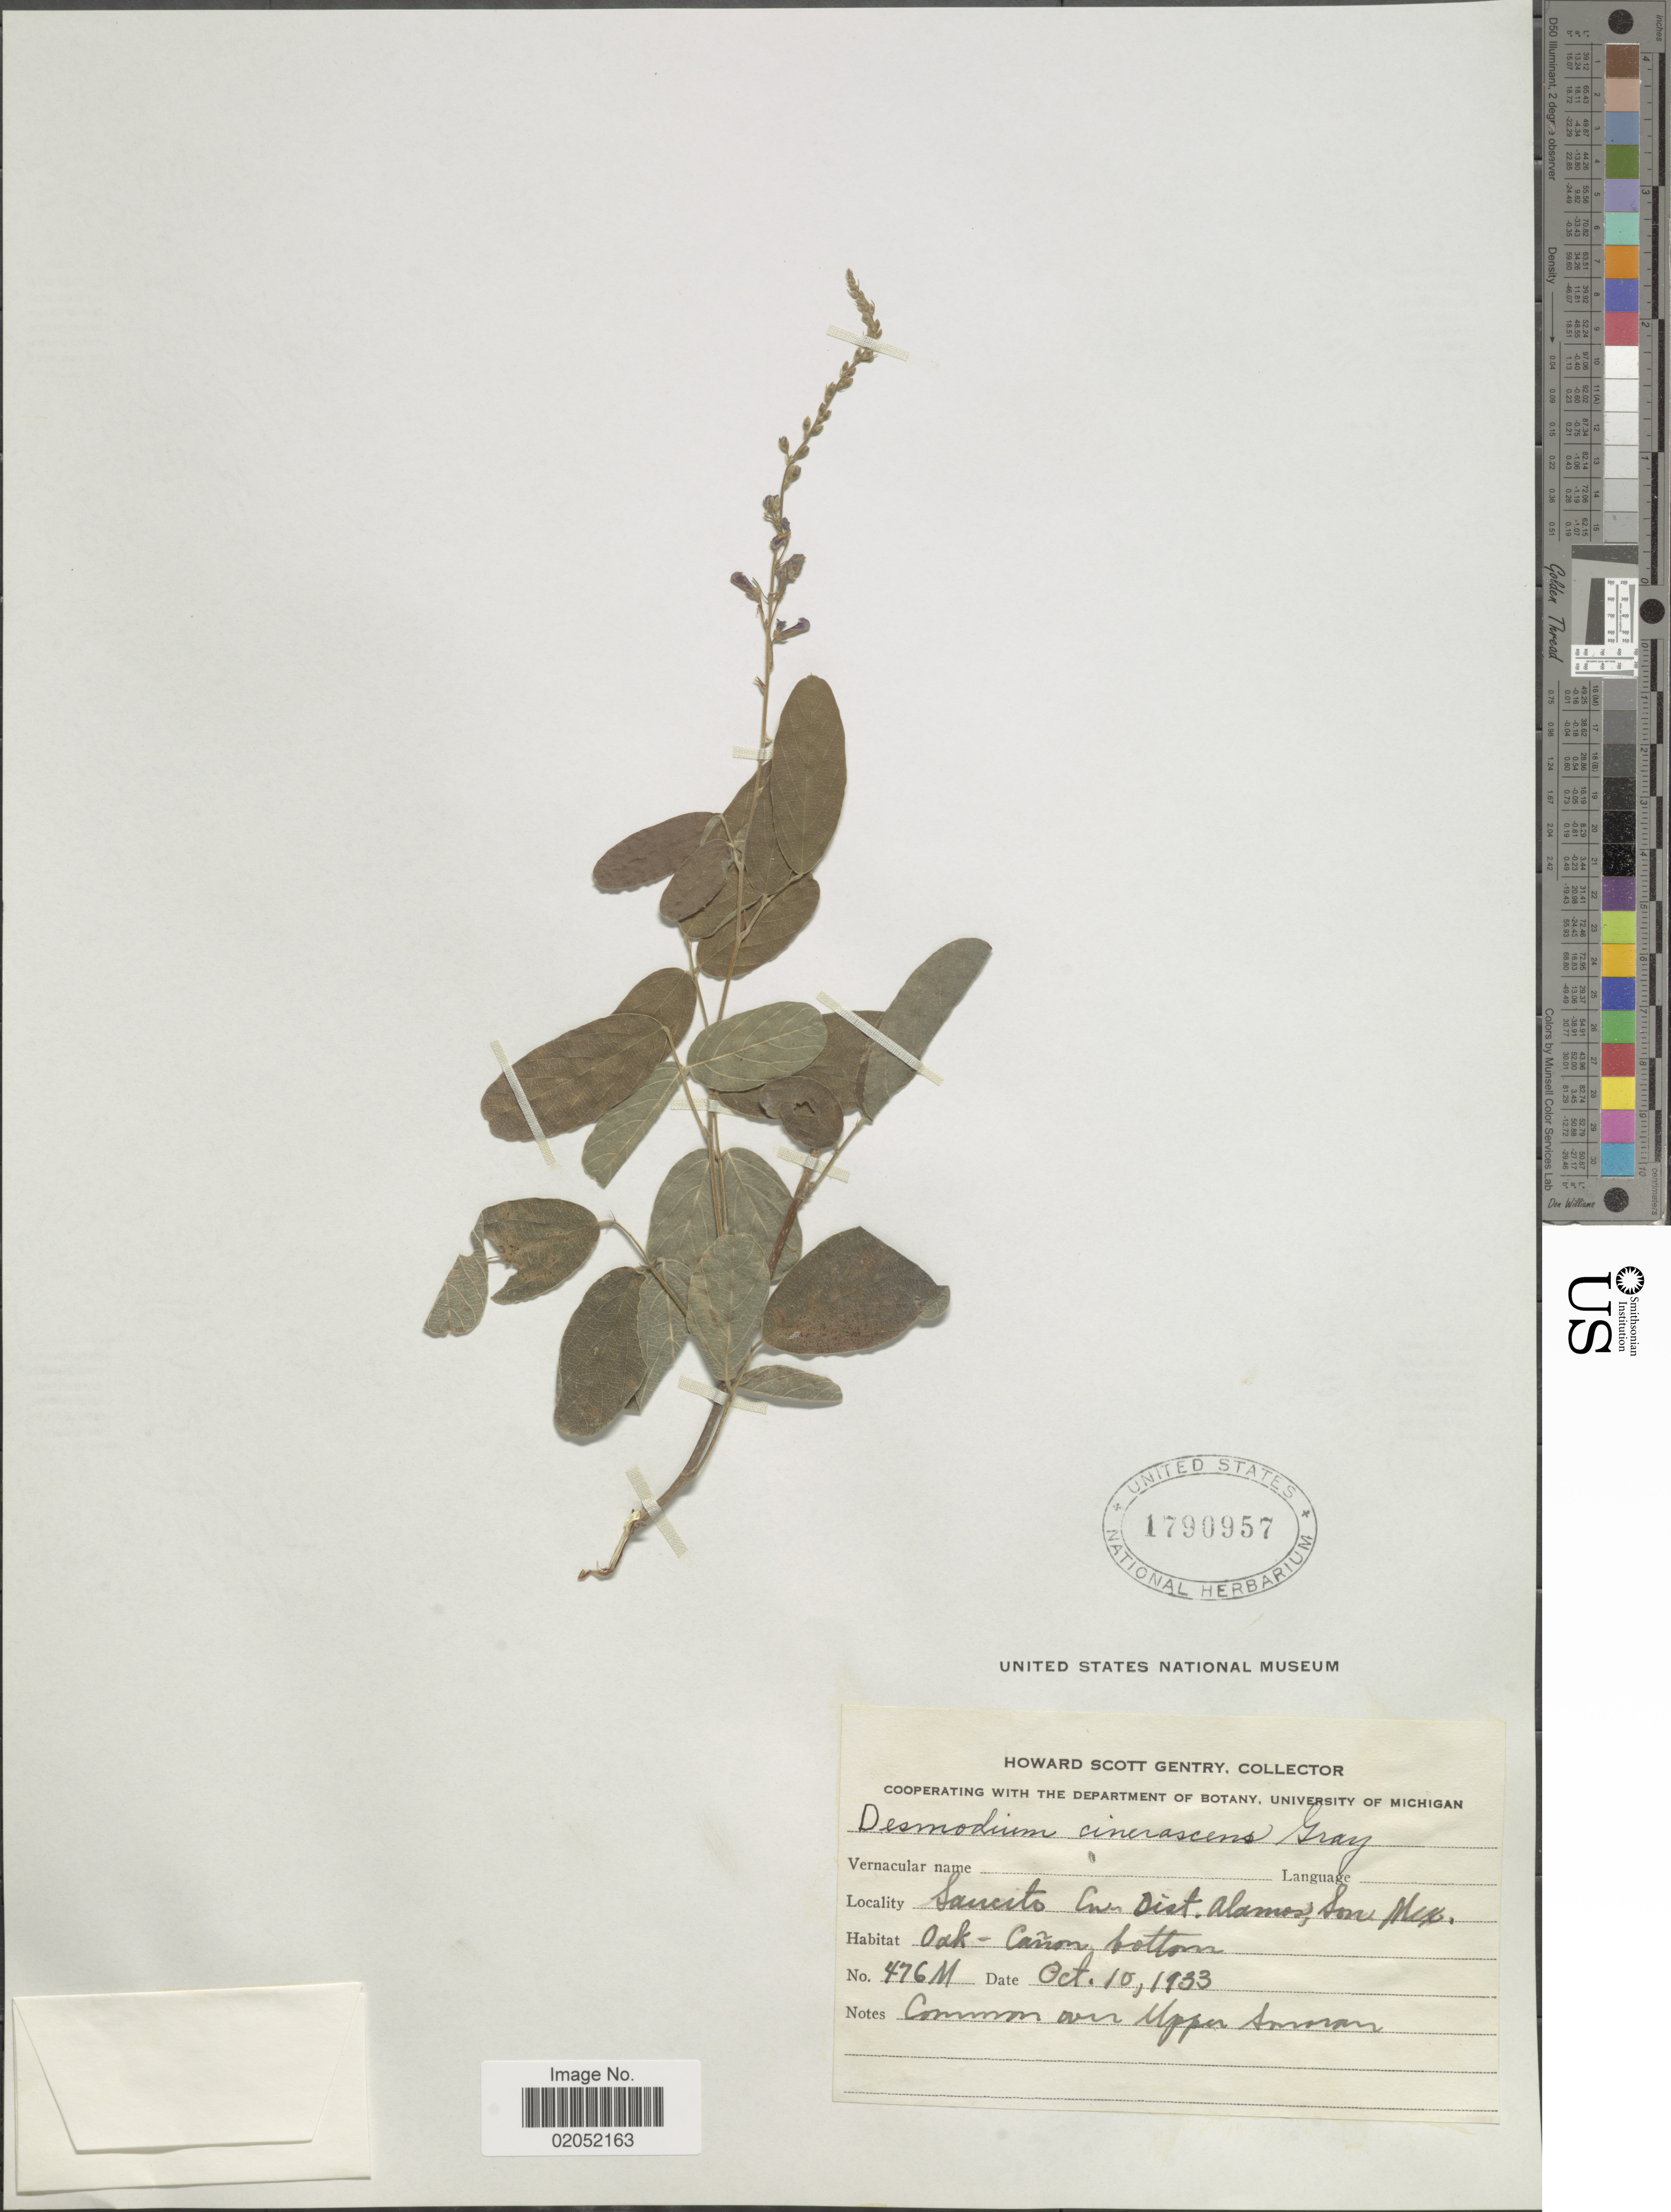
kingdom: Plantae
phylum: Tracheophyta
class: Magnoliopsida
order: Fabales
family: Fabaceae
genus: Desmodium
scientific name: Desmodium cinerascens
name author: A. Gray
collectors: H. S. Gentry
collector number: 476M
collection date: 1933-10-10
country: Mexico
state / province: Sonora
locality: Saucito Cn. Dist. Alamos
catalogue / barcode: US 1790957